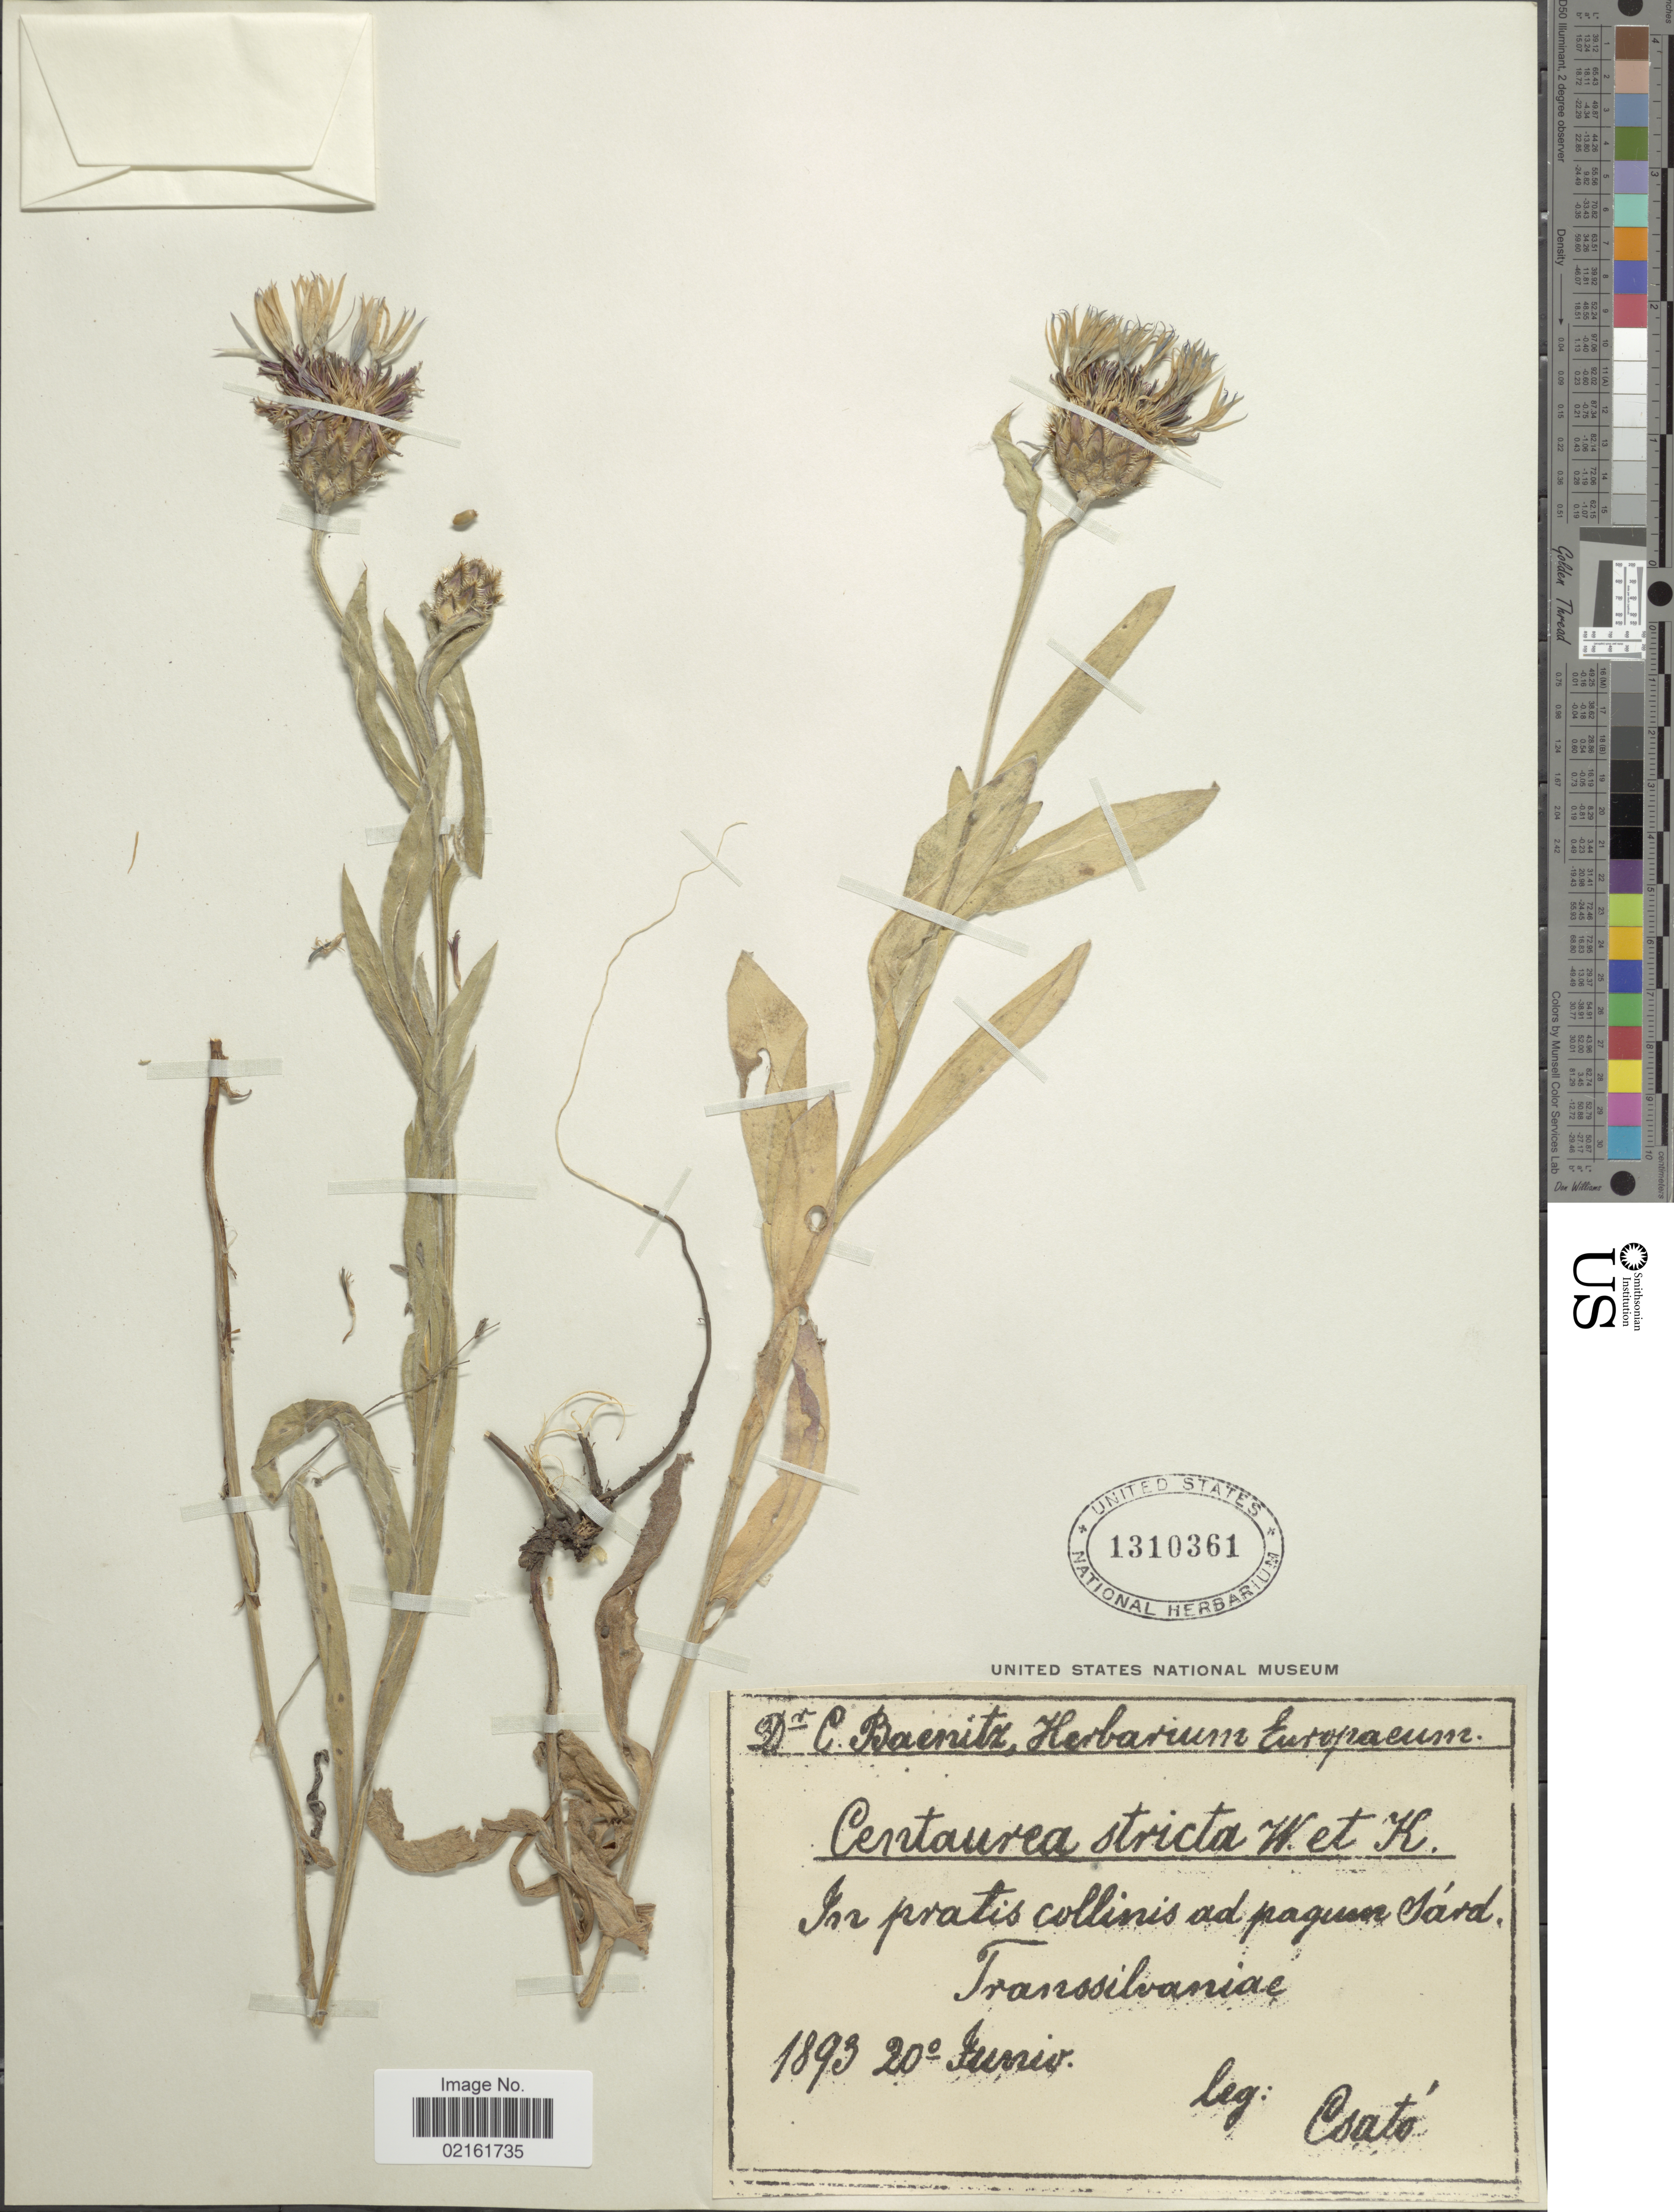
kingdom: Plantae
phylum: Tracheophyta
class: Magnoliopsida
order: Asterales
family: Asteraceae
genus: Cyanus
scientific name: Cyanus triumfettii subsp. strictus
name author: (Waldst. & Kit.) Dostál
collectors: Csató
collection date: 1893-06-20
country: Romania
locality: In pratis collinis ad pagum Tard [interpreted], Transsilvaniae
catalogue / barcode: US 1310361